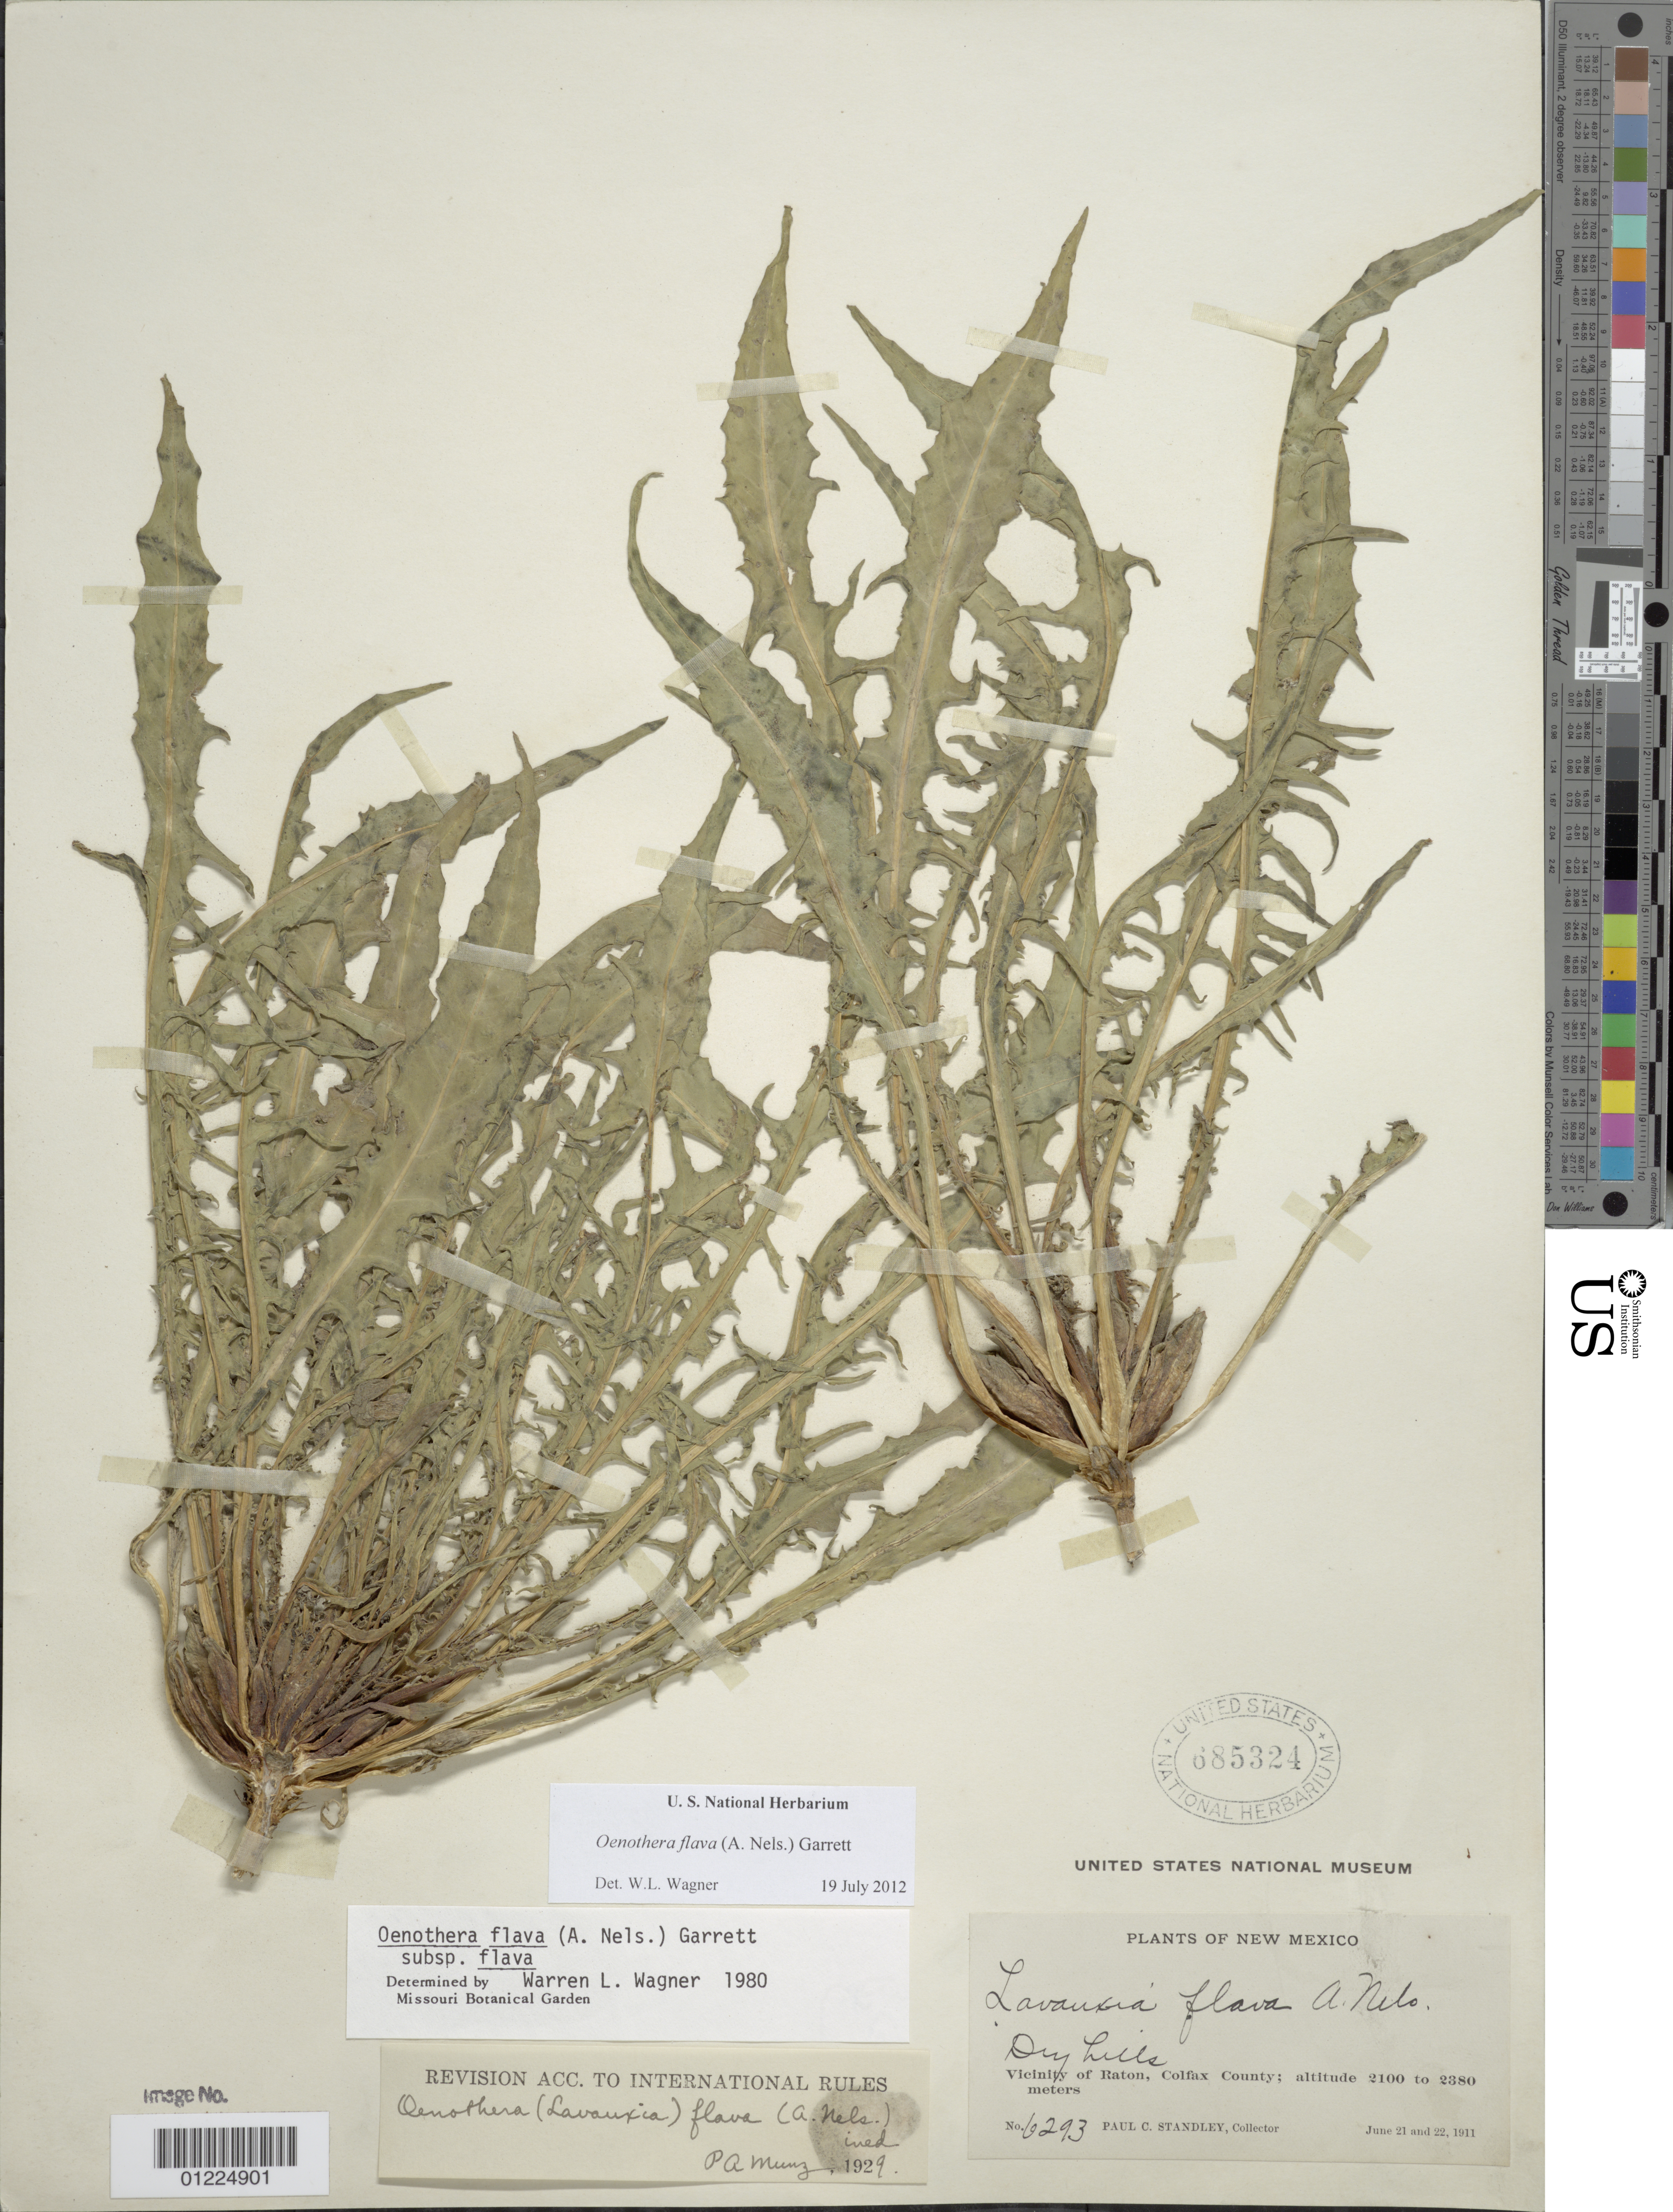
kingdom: Plantae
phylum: Tracheophyta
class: Magnoliopsida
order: Myrtales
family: Onagraceae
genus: Oenothera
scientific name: Oenothera flava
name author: (A. Nelson) Garrett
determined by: Wagner, W. L., (BOT), Smithsonian Institution - National Museum of Natural History (UNITED STATES)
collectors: P. C. Standley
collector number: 6293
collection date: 1911-06-21,1911-06-22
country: United States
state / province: New Mexico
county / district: Colfax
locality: Vicinity of Raton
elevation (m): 2100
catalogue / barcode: US 685324